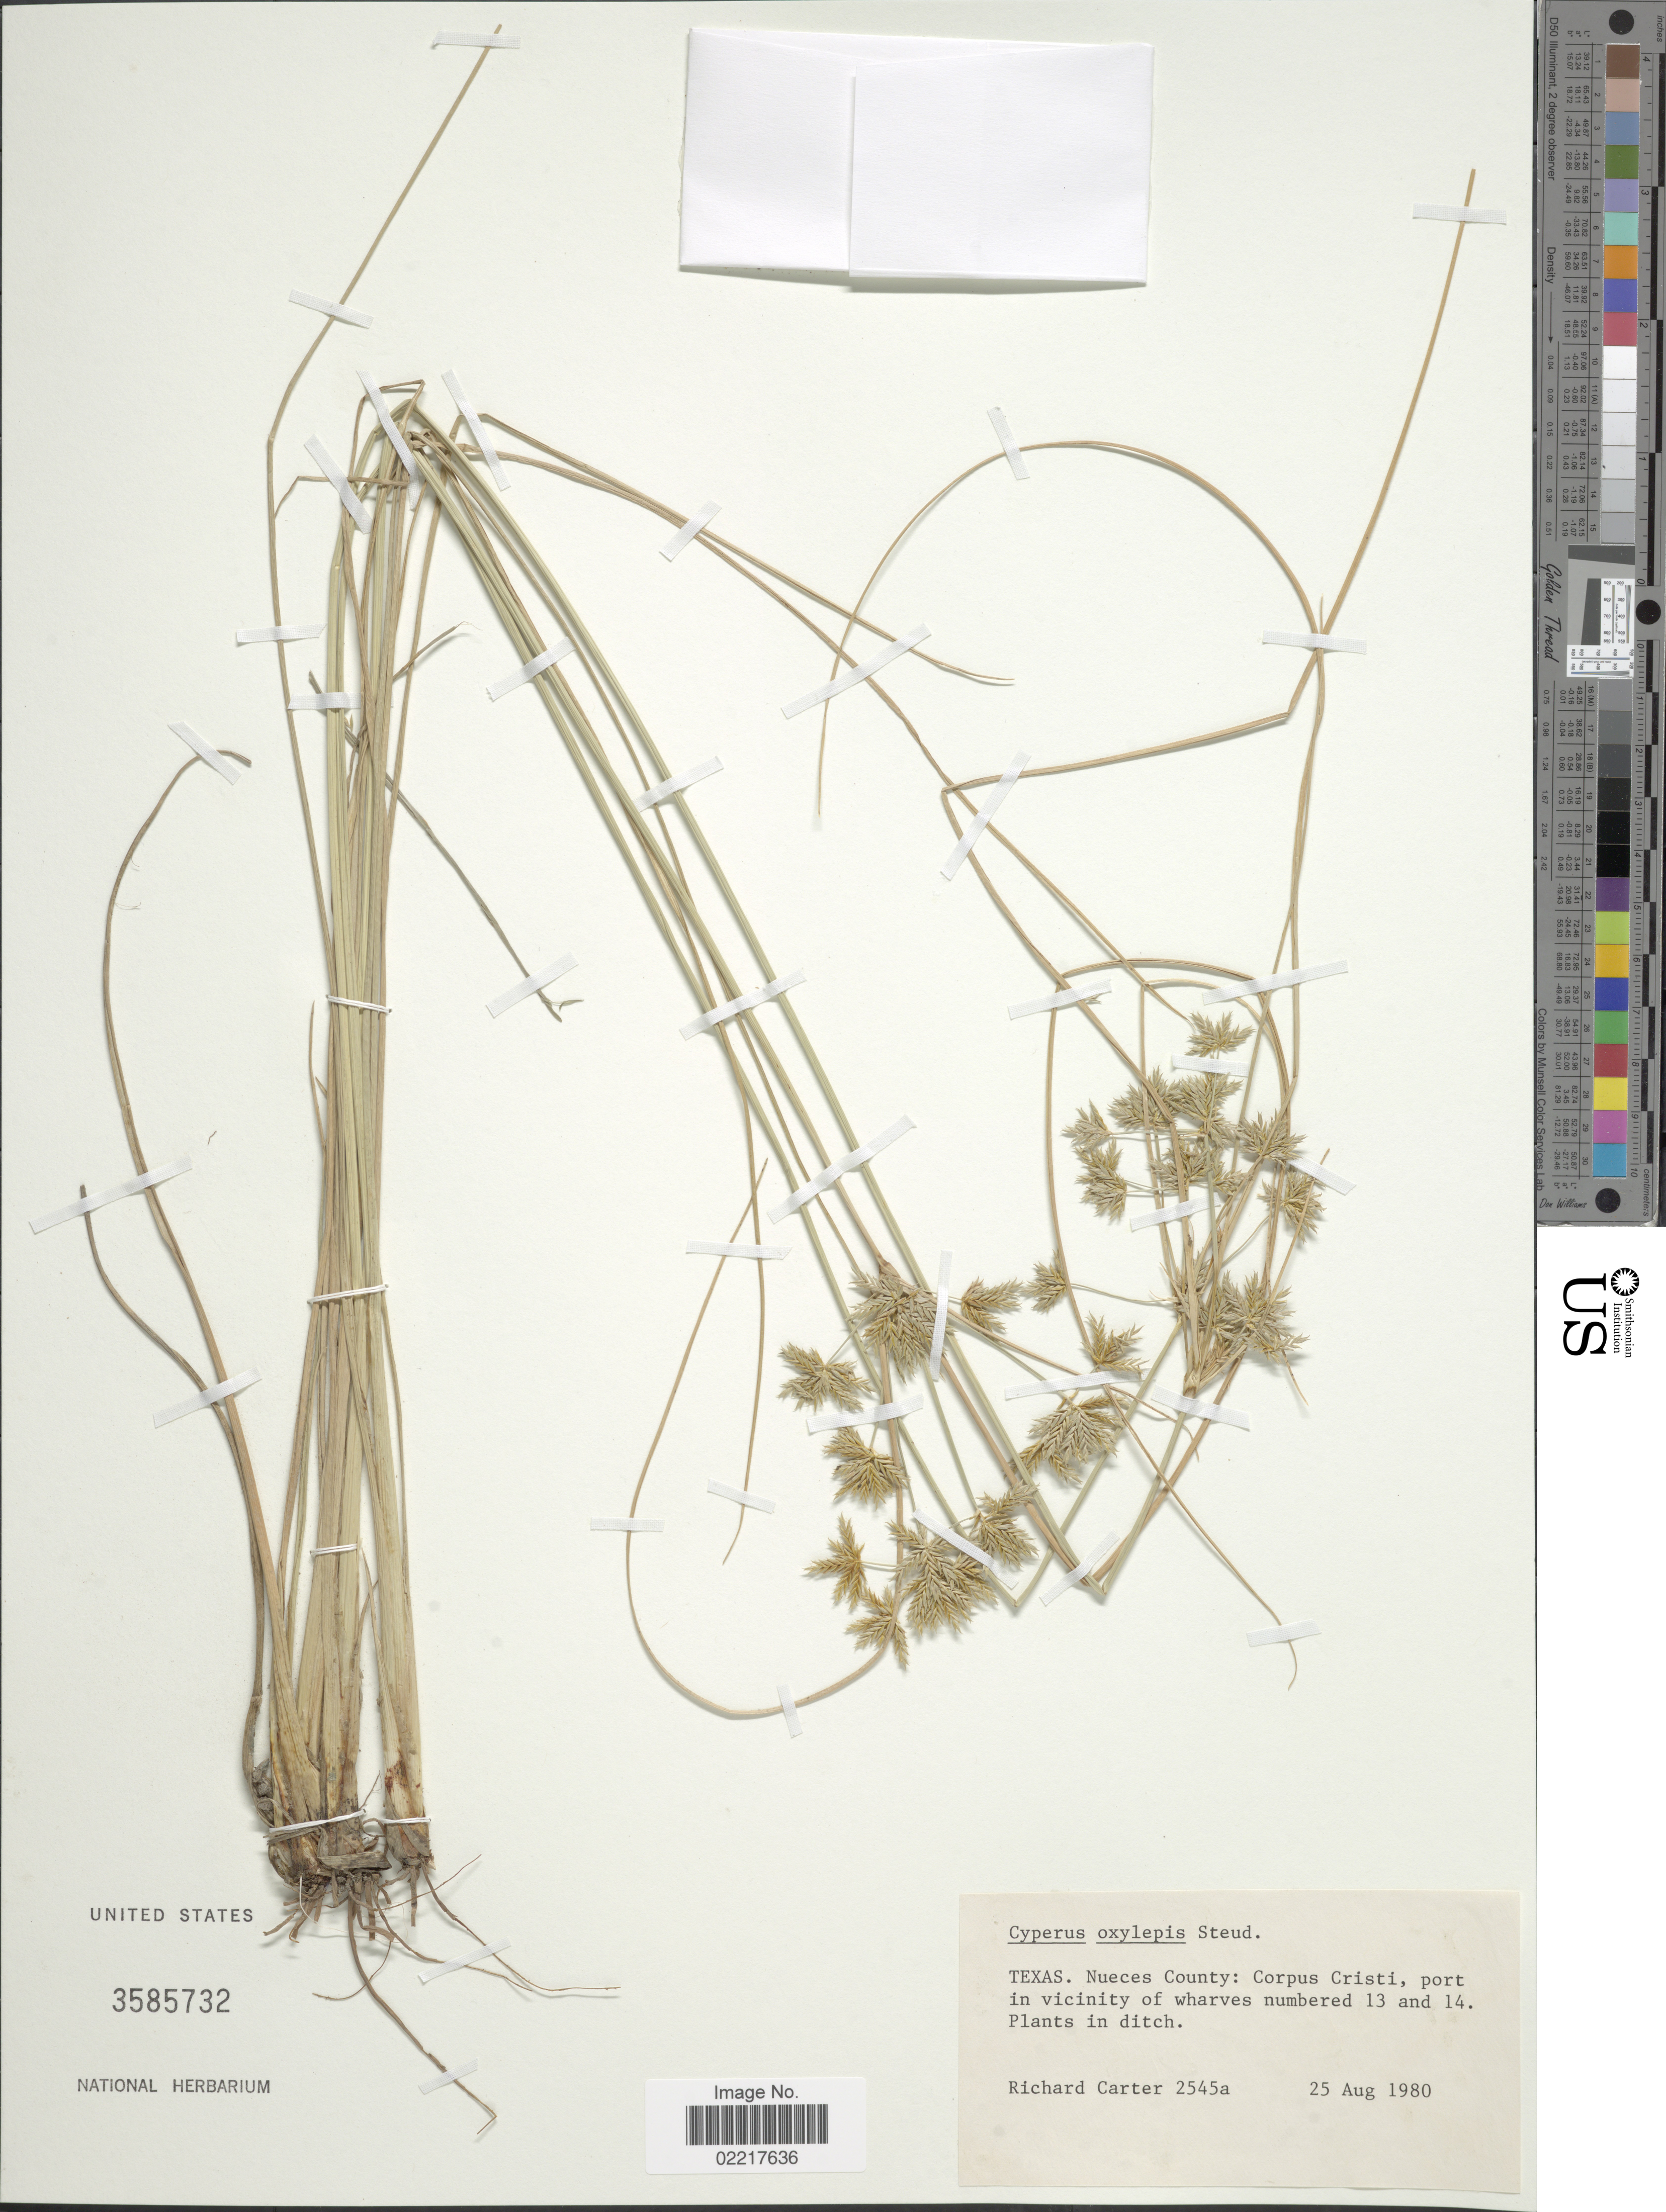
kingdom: Plantae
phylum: Tracheophyta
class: Liliopsida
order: Poales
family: Cyperaceae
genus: Cyperus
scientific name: Cyperus oxylepis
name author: Nees ex Steud.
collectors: R. Carter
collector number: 2545a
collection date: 1980-08-25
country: United States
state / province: Texas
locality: Nueces County: Corpus Cristi, port in vicinity of wharves numbered 13 and 14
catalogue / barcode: US 3585732